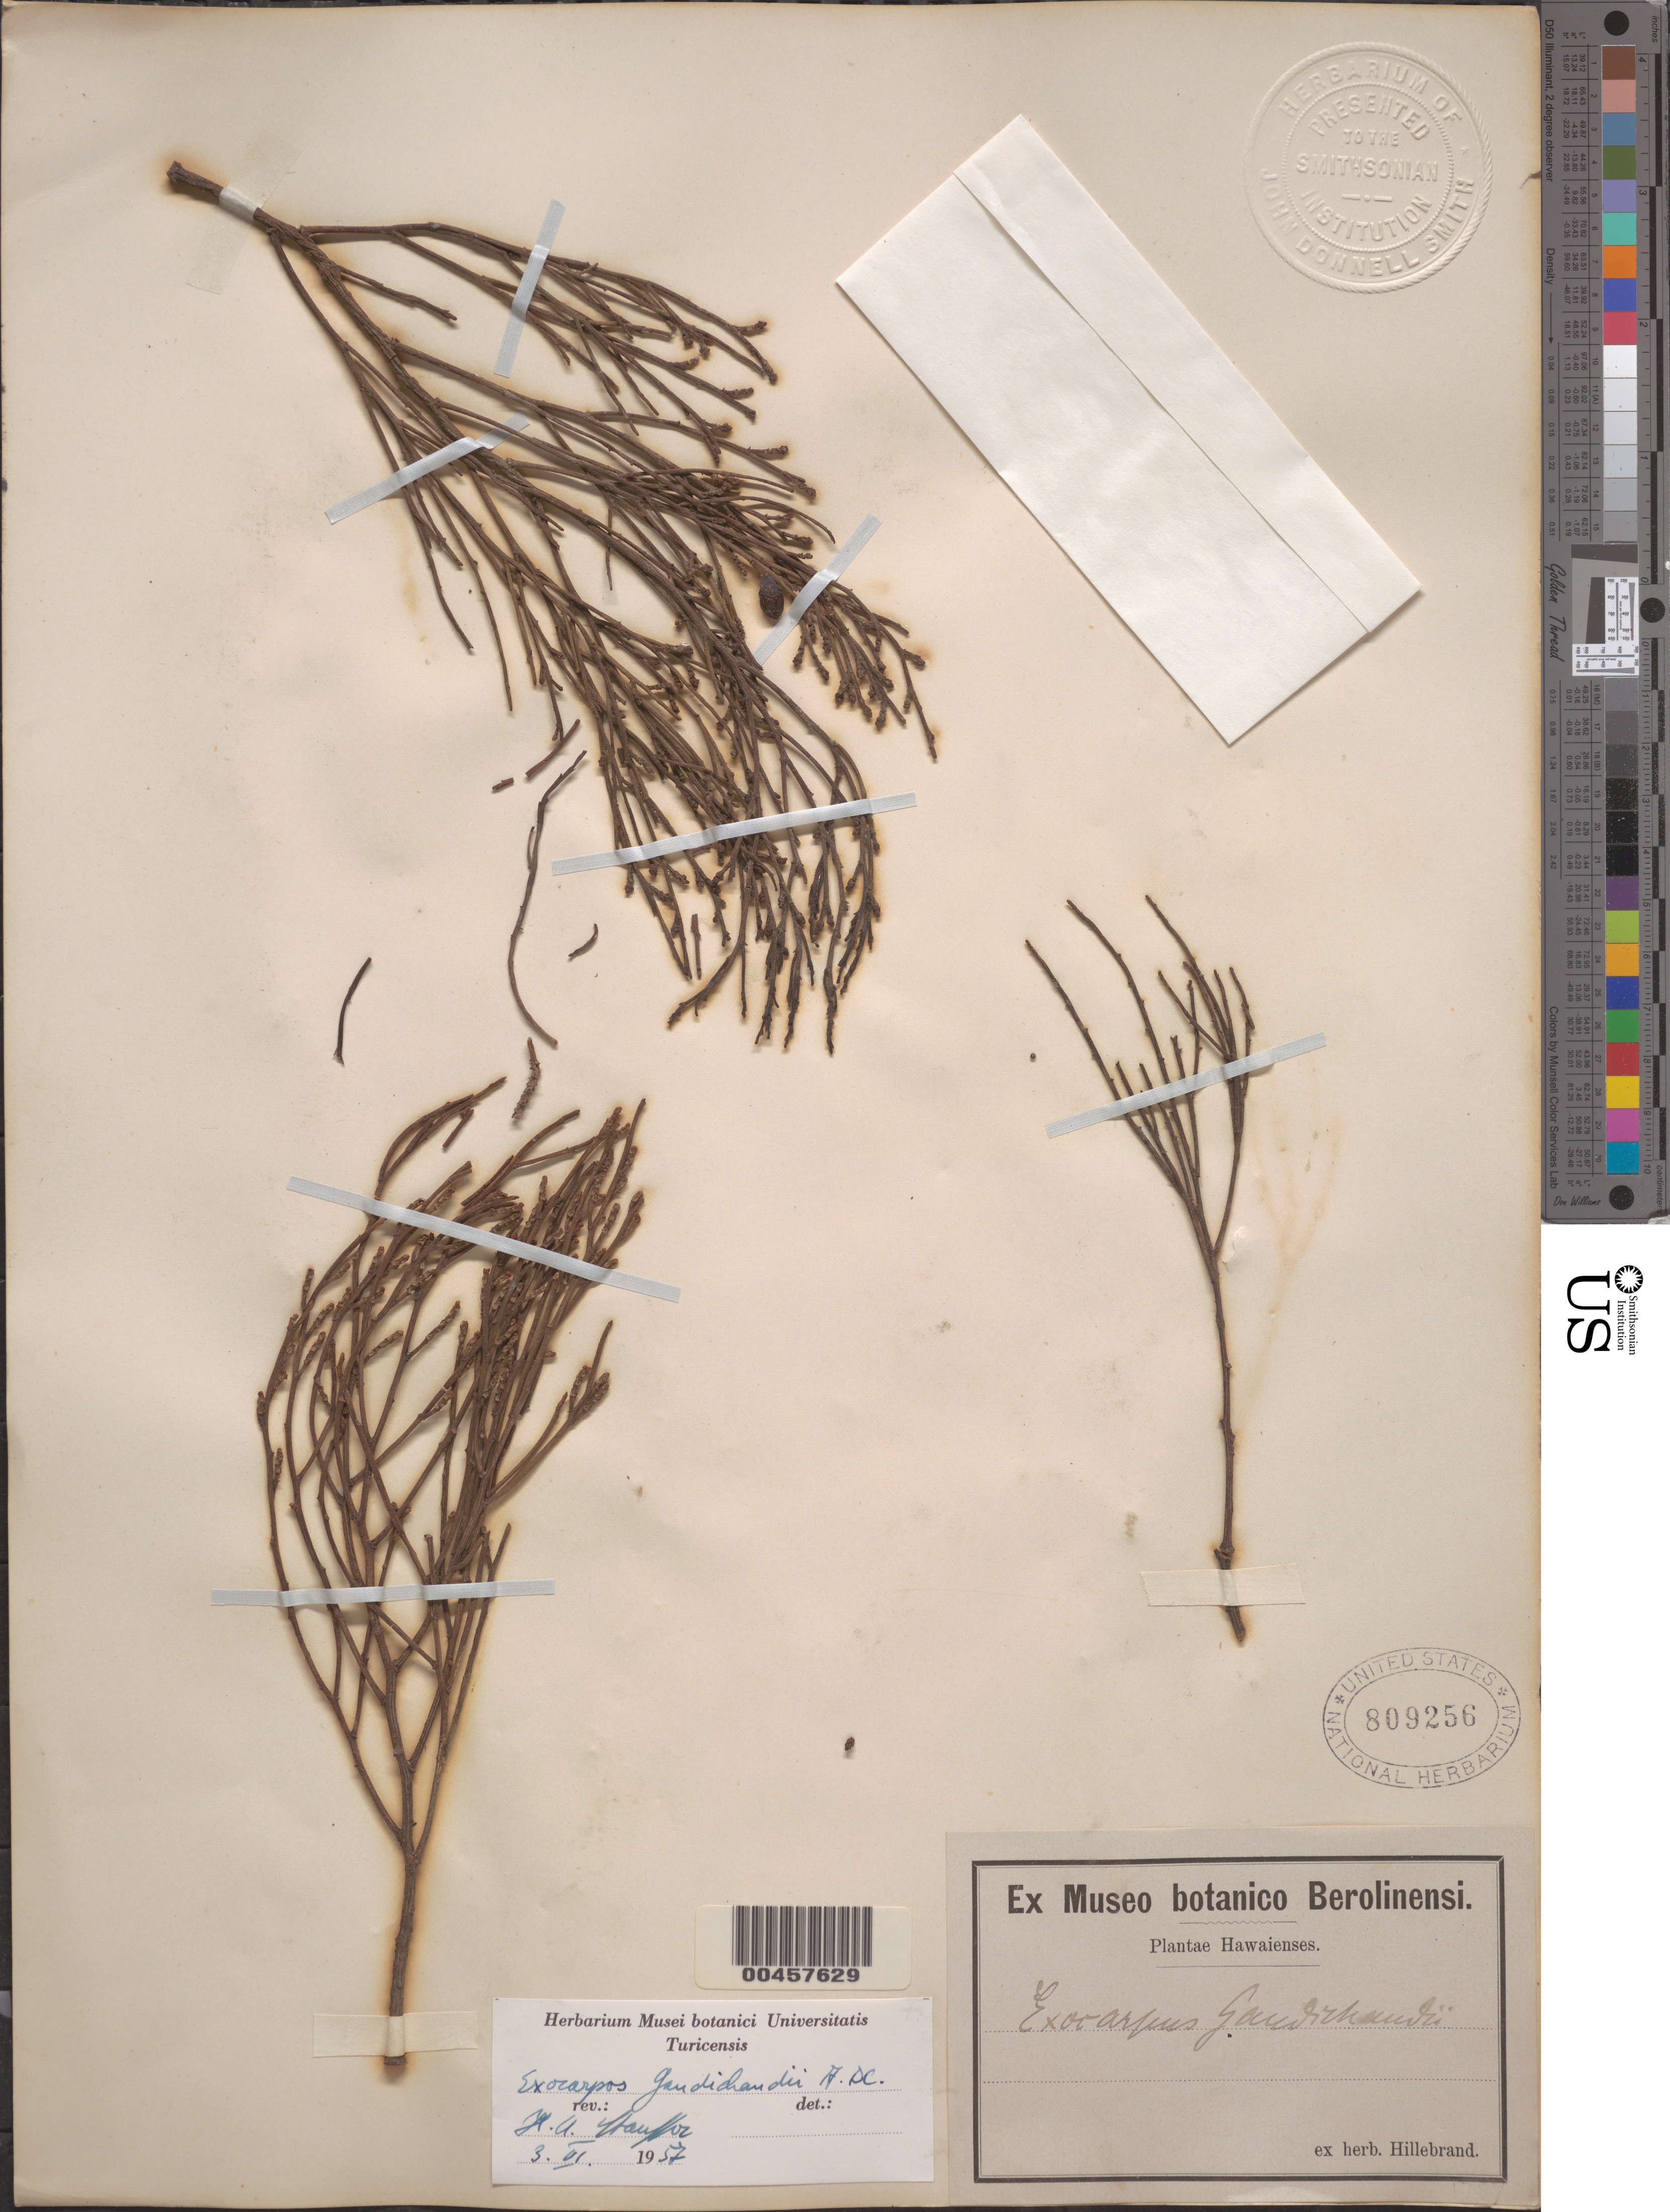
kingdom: Plantae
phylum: Tracheophyta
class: Magnoliopsida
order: Santalales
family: Santalaceae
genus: Exocarpos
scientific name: Exocarpos gaudichaudii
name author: A. DC.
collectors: W. Hillebrand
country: United States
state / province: Hawaii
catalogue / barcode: US 809256